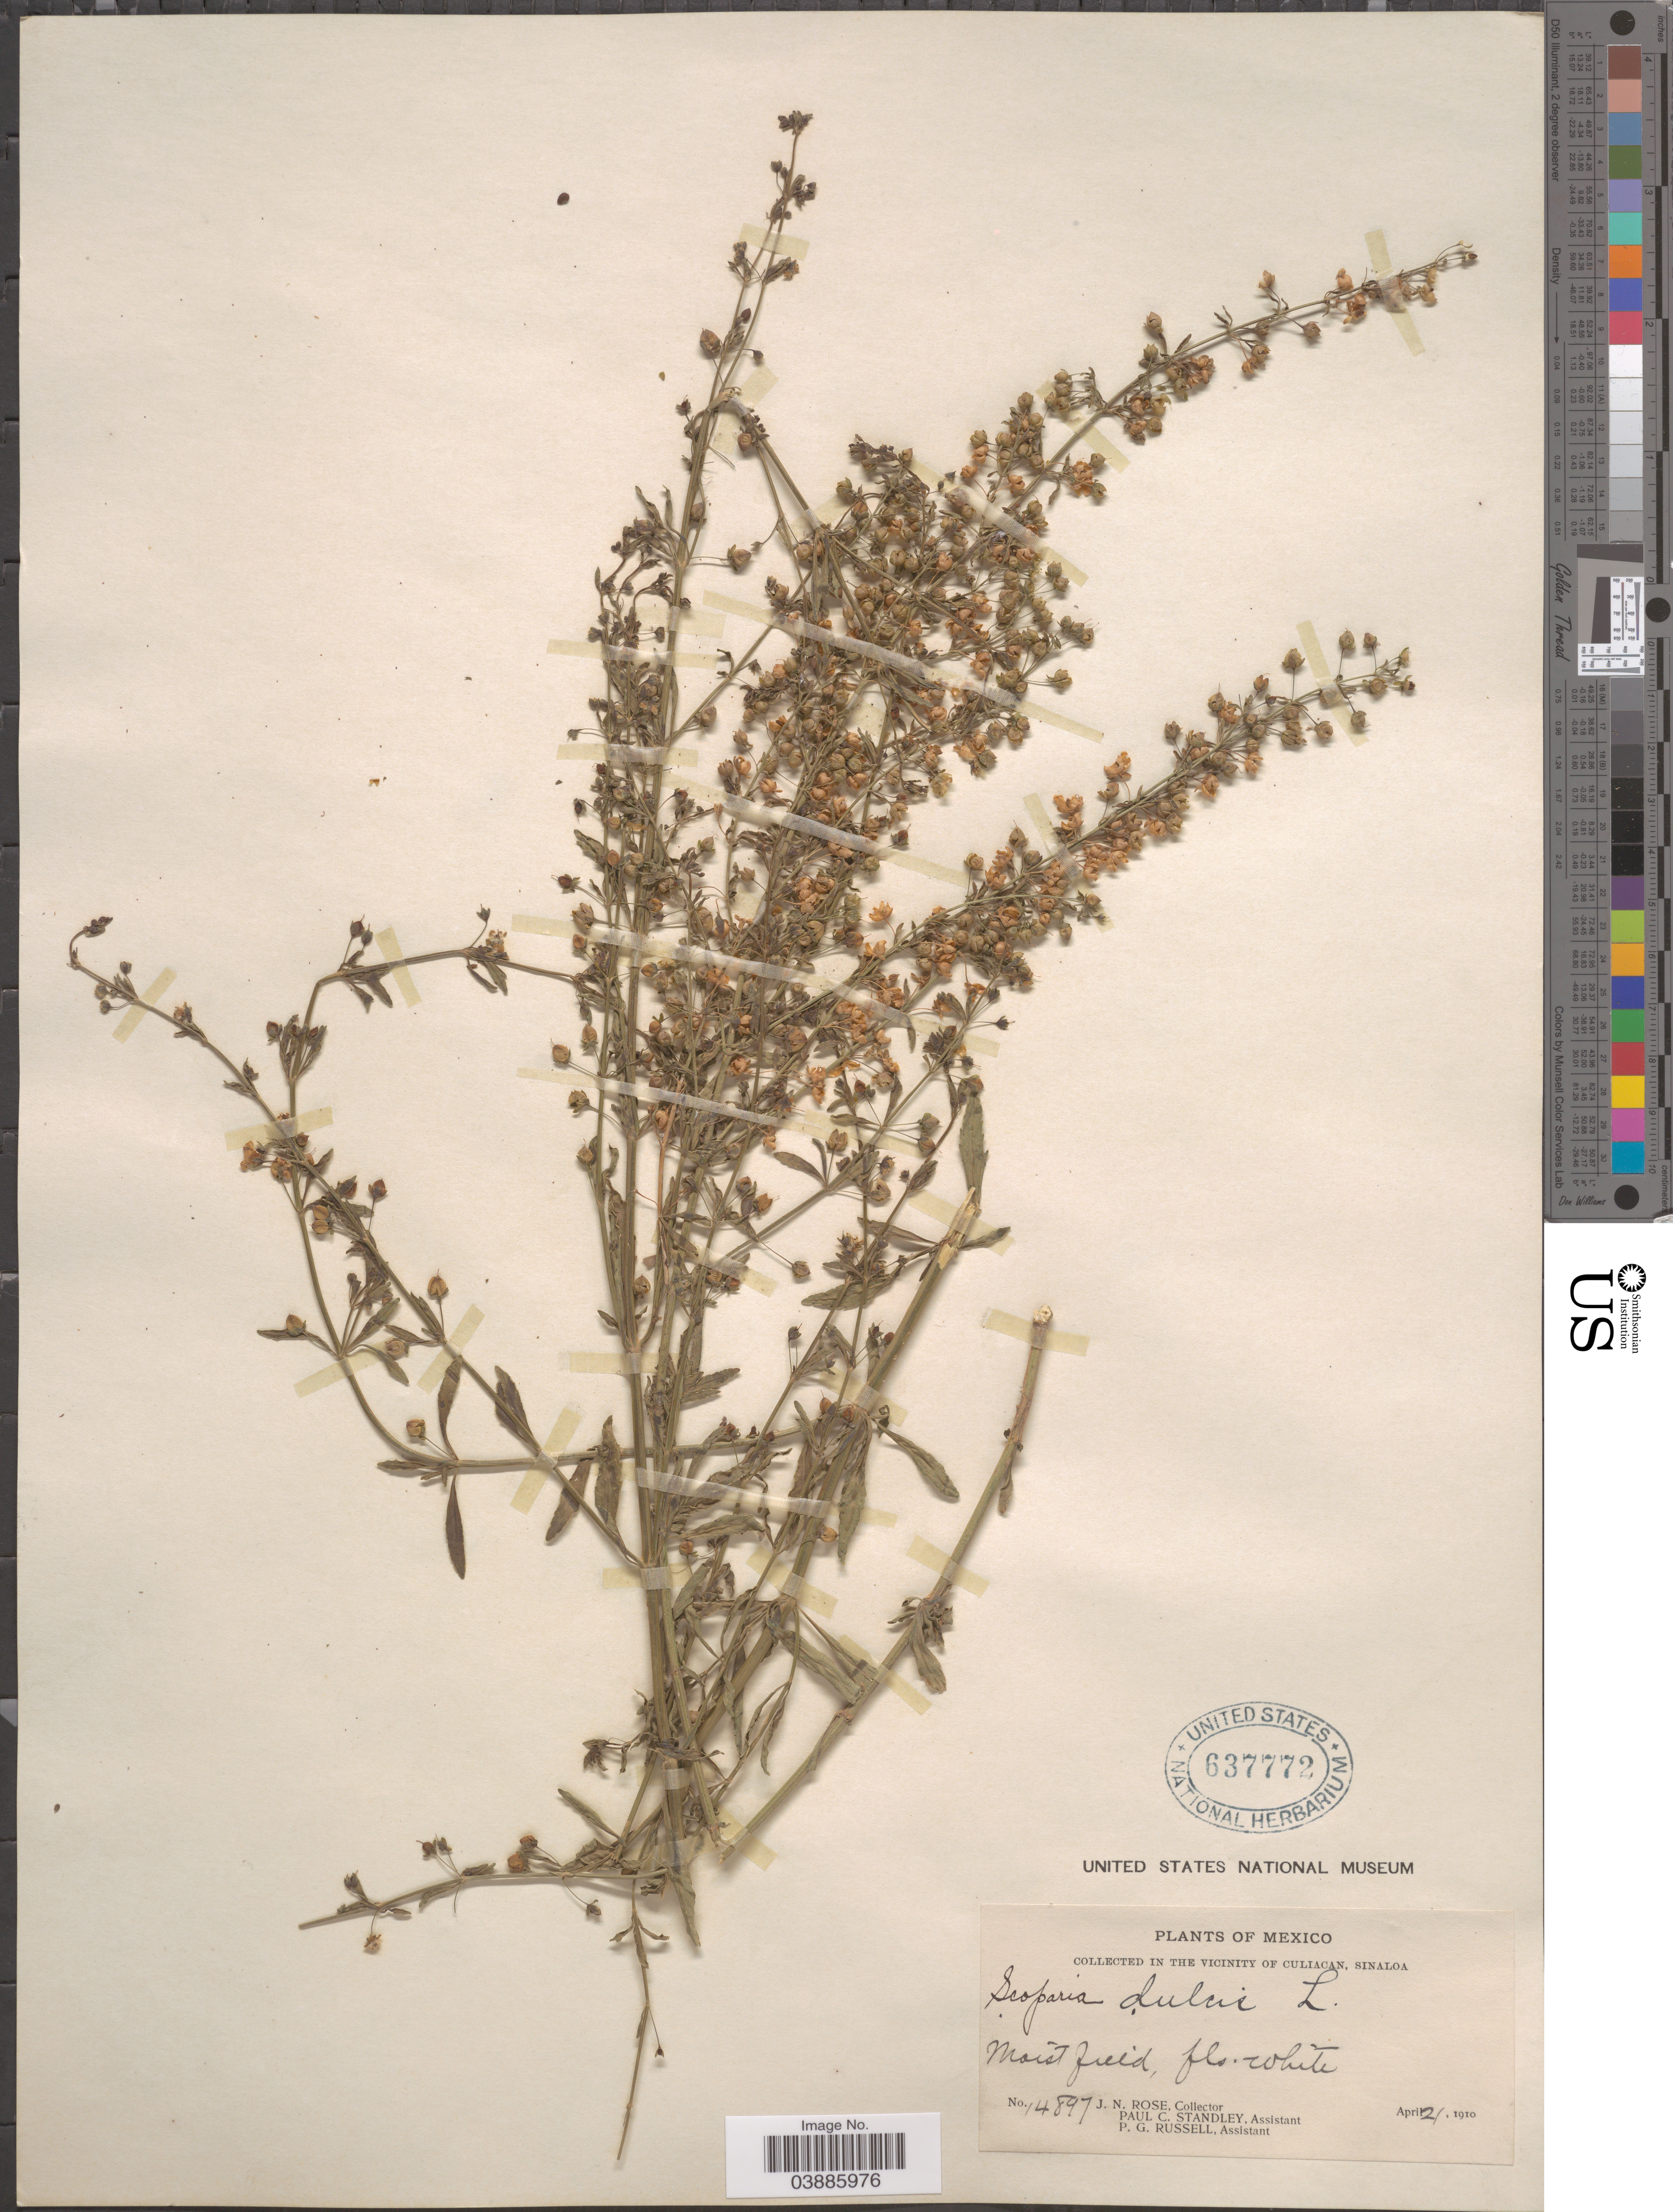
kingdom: Plantae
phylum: Tracheophyta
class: Magnoliopsida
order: Lamiales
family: Plantaginaceae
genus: Scoparia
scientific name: Scoparia dulcis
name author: L.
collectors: J. N. Rose, P. C. Standley & P. G. Russell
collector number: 14897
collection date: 1910-04-21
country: Mexico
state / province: Sinaloa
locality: In the vicinity of Culiacan.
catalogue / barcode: US 637772